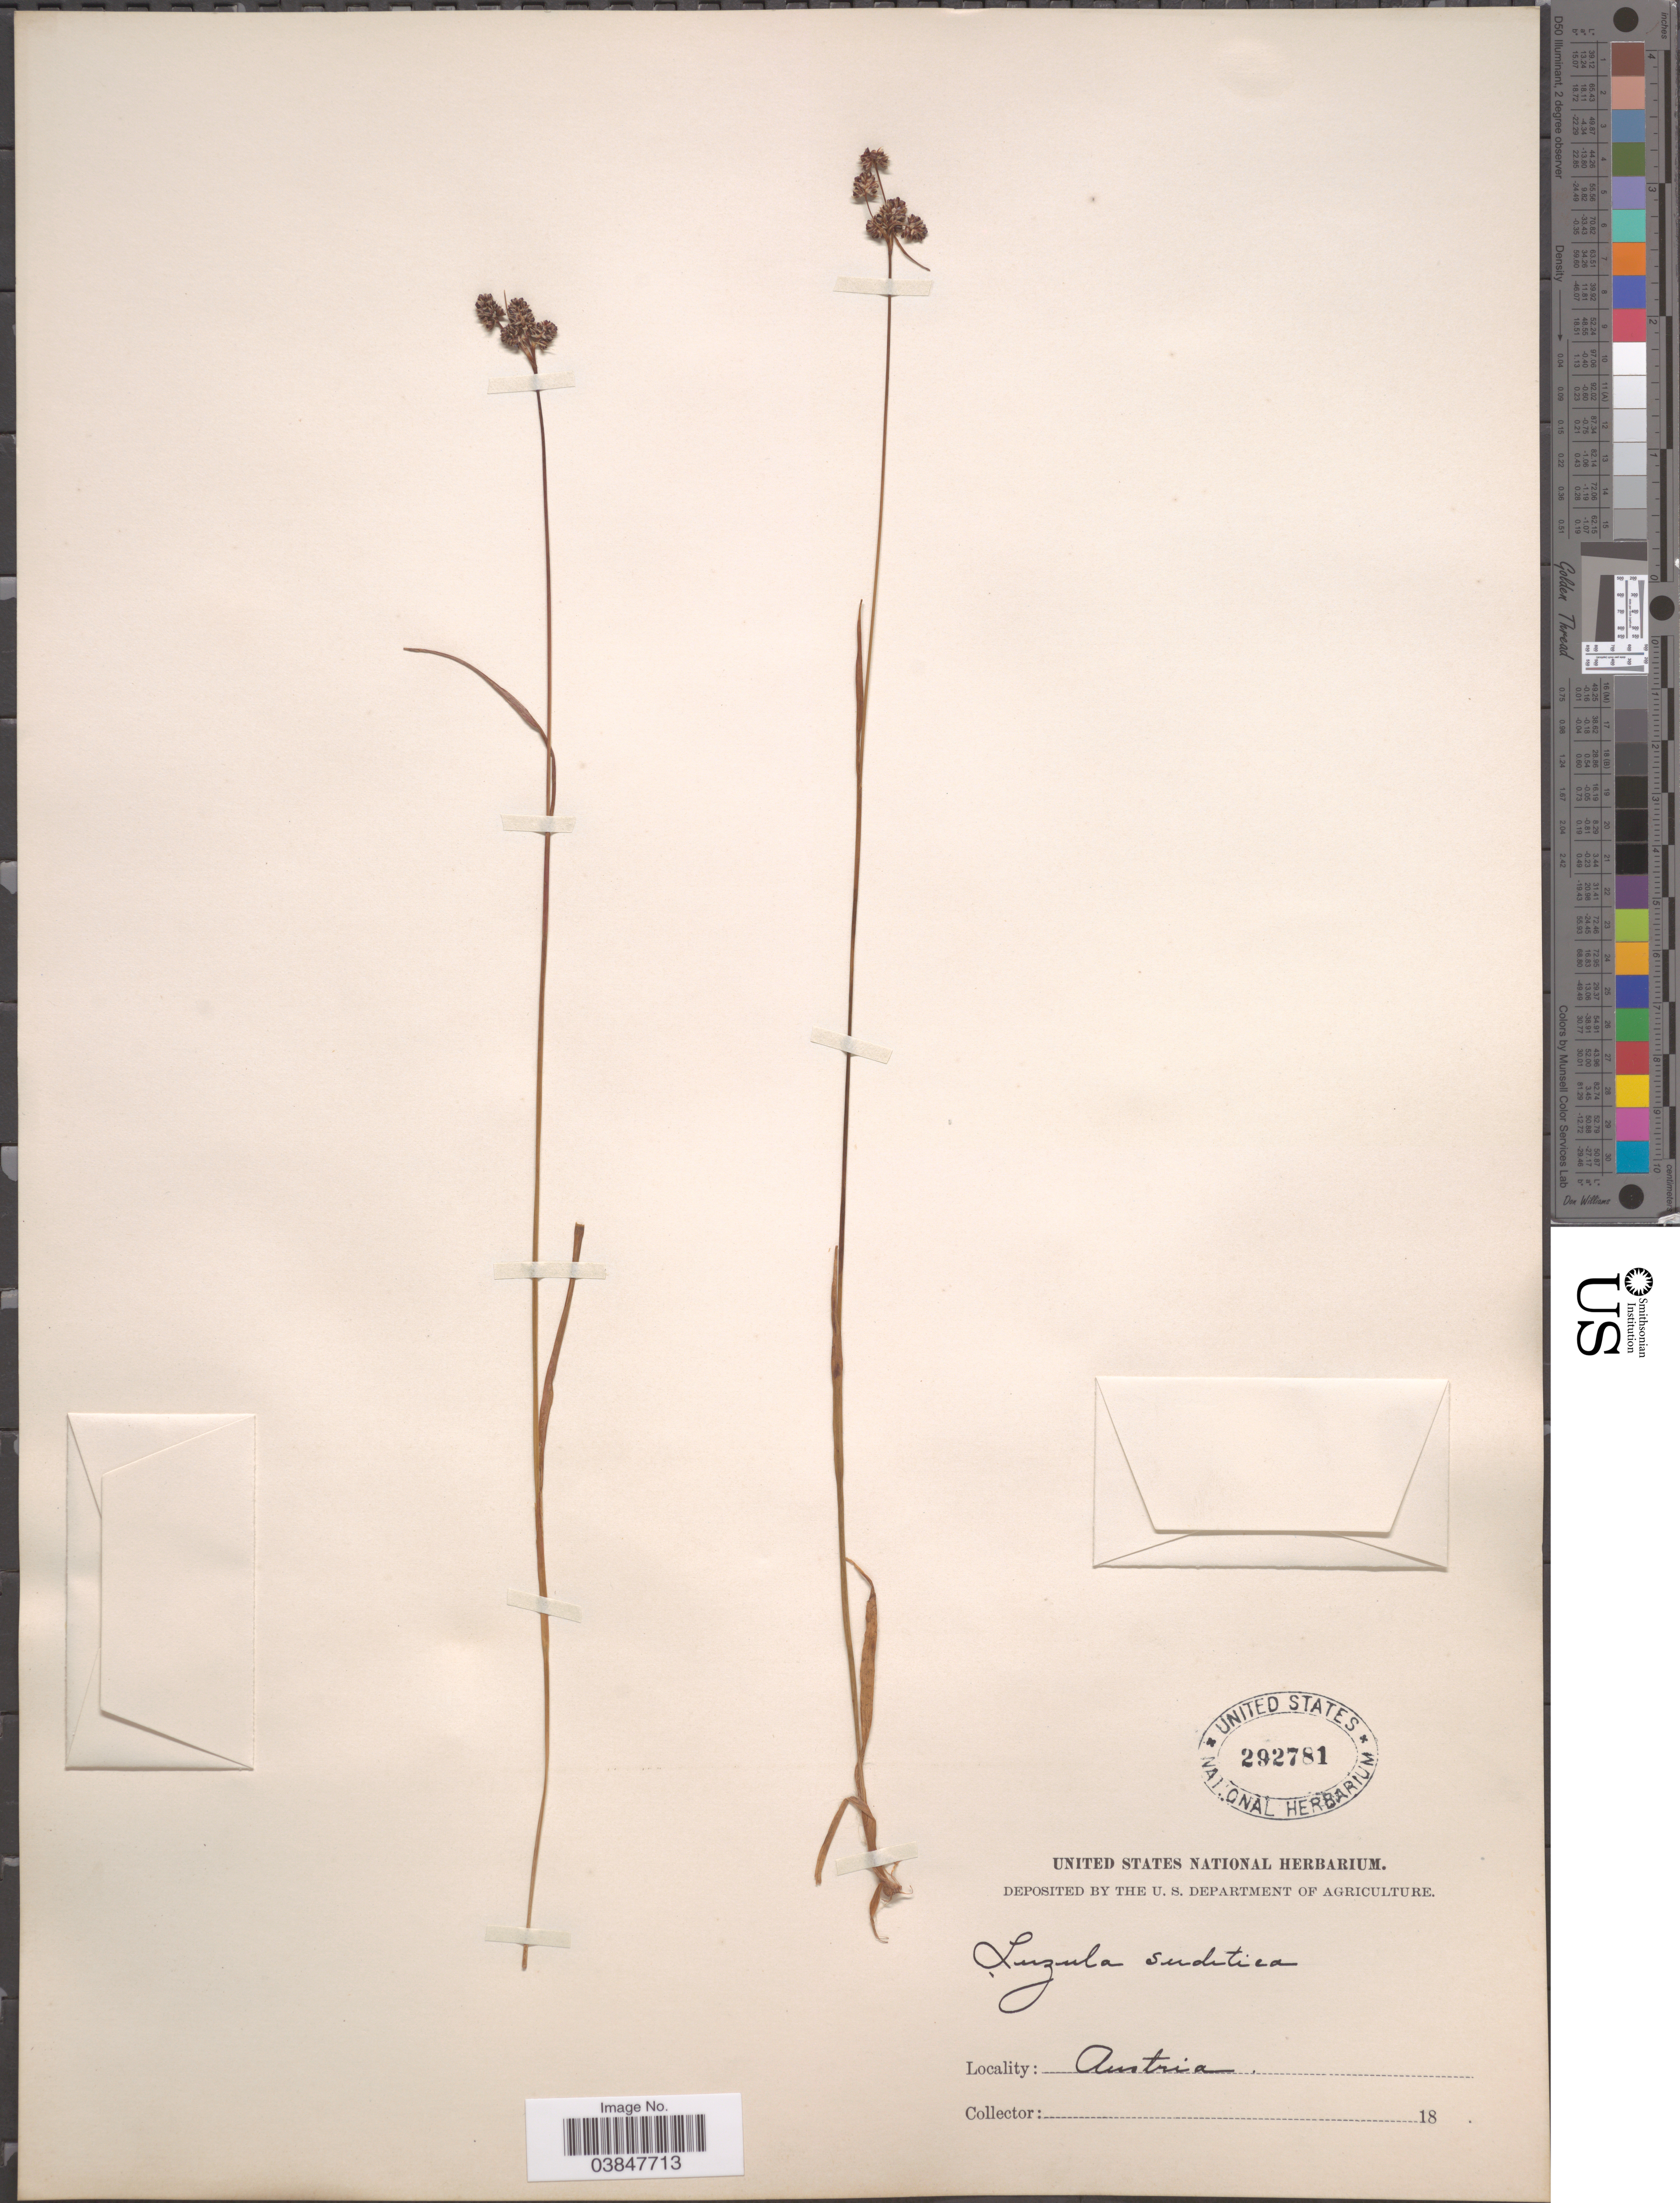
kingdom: Plantae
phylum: Tracheophyta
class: Liliopsida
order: Poales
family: Juncaceae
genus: Luzula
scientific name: Luzula campestris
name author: (L.) DC.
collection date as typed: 18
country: Austria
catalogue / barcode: US 292781